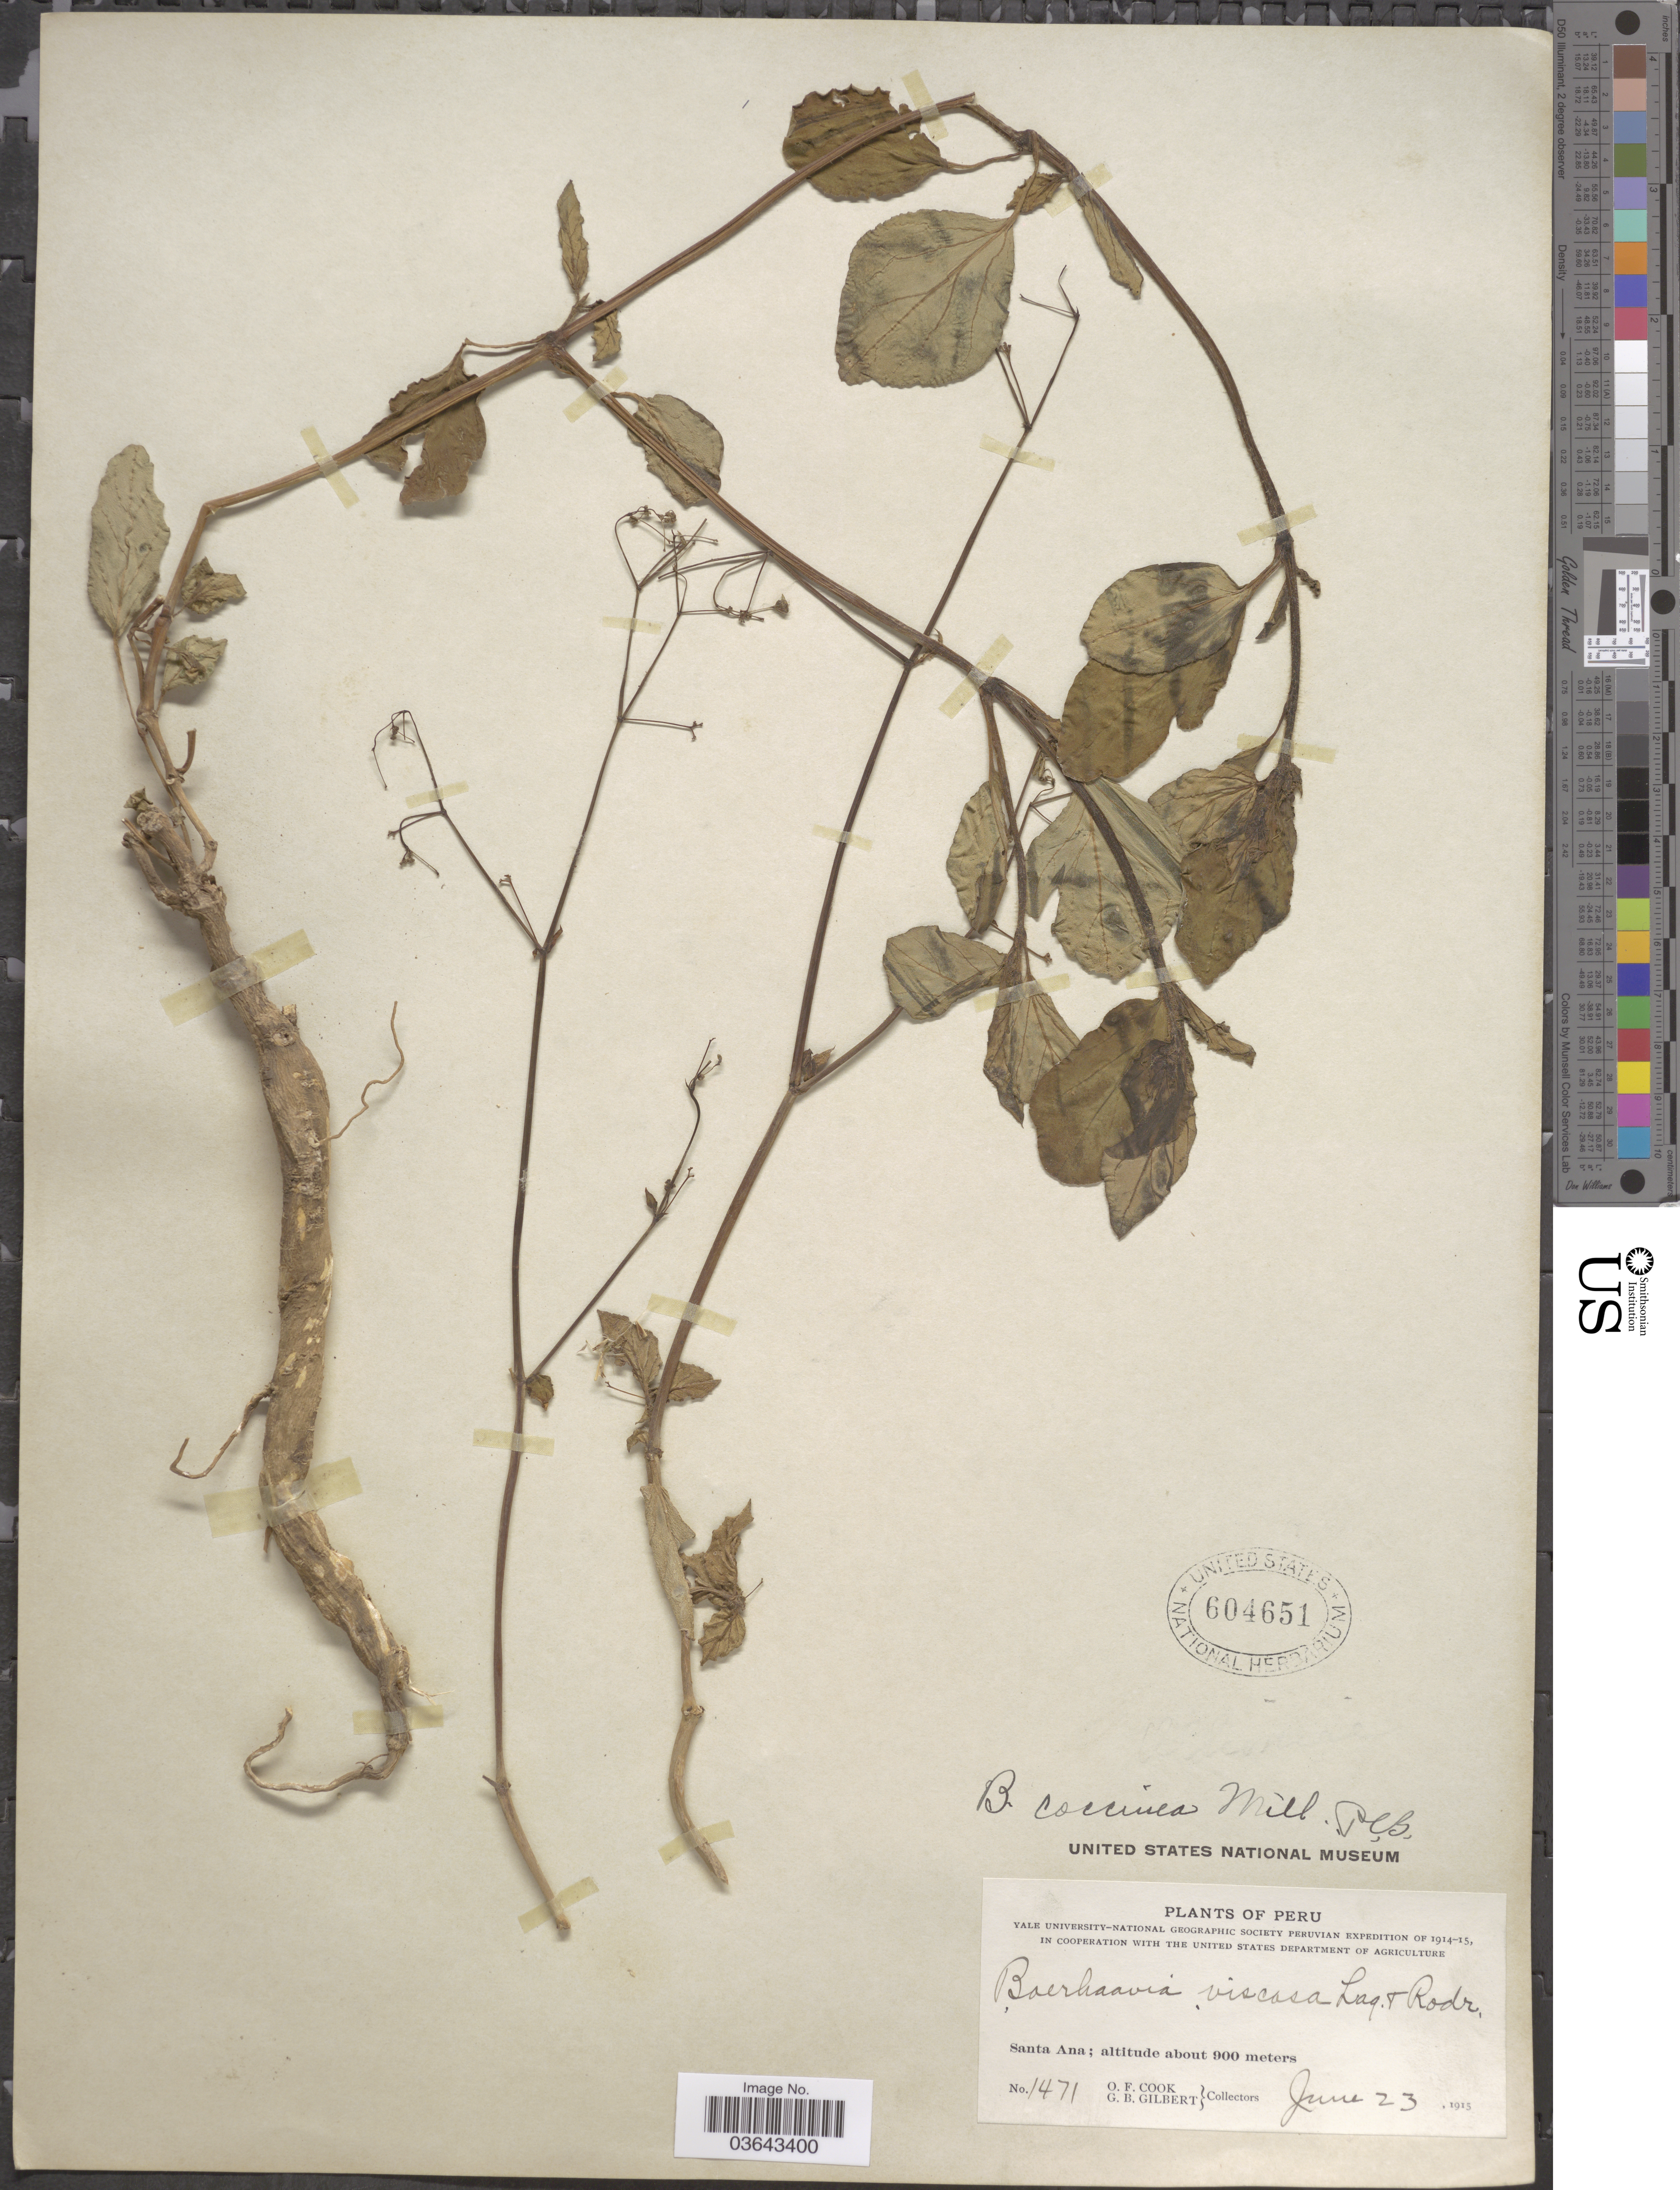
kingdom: Plantae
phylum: Tracheophyta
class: Magnoliopsida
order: Caryophyllales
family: Nyctaginaceae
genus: Boerhavia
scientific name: Boerhavia diffusa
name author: L.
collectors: O. F. Cook & G. B. Gilbert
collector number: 1471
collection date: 1915-06-23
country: Peru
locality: Santa Ana.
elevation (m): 900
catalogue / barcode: US 604651